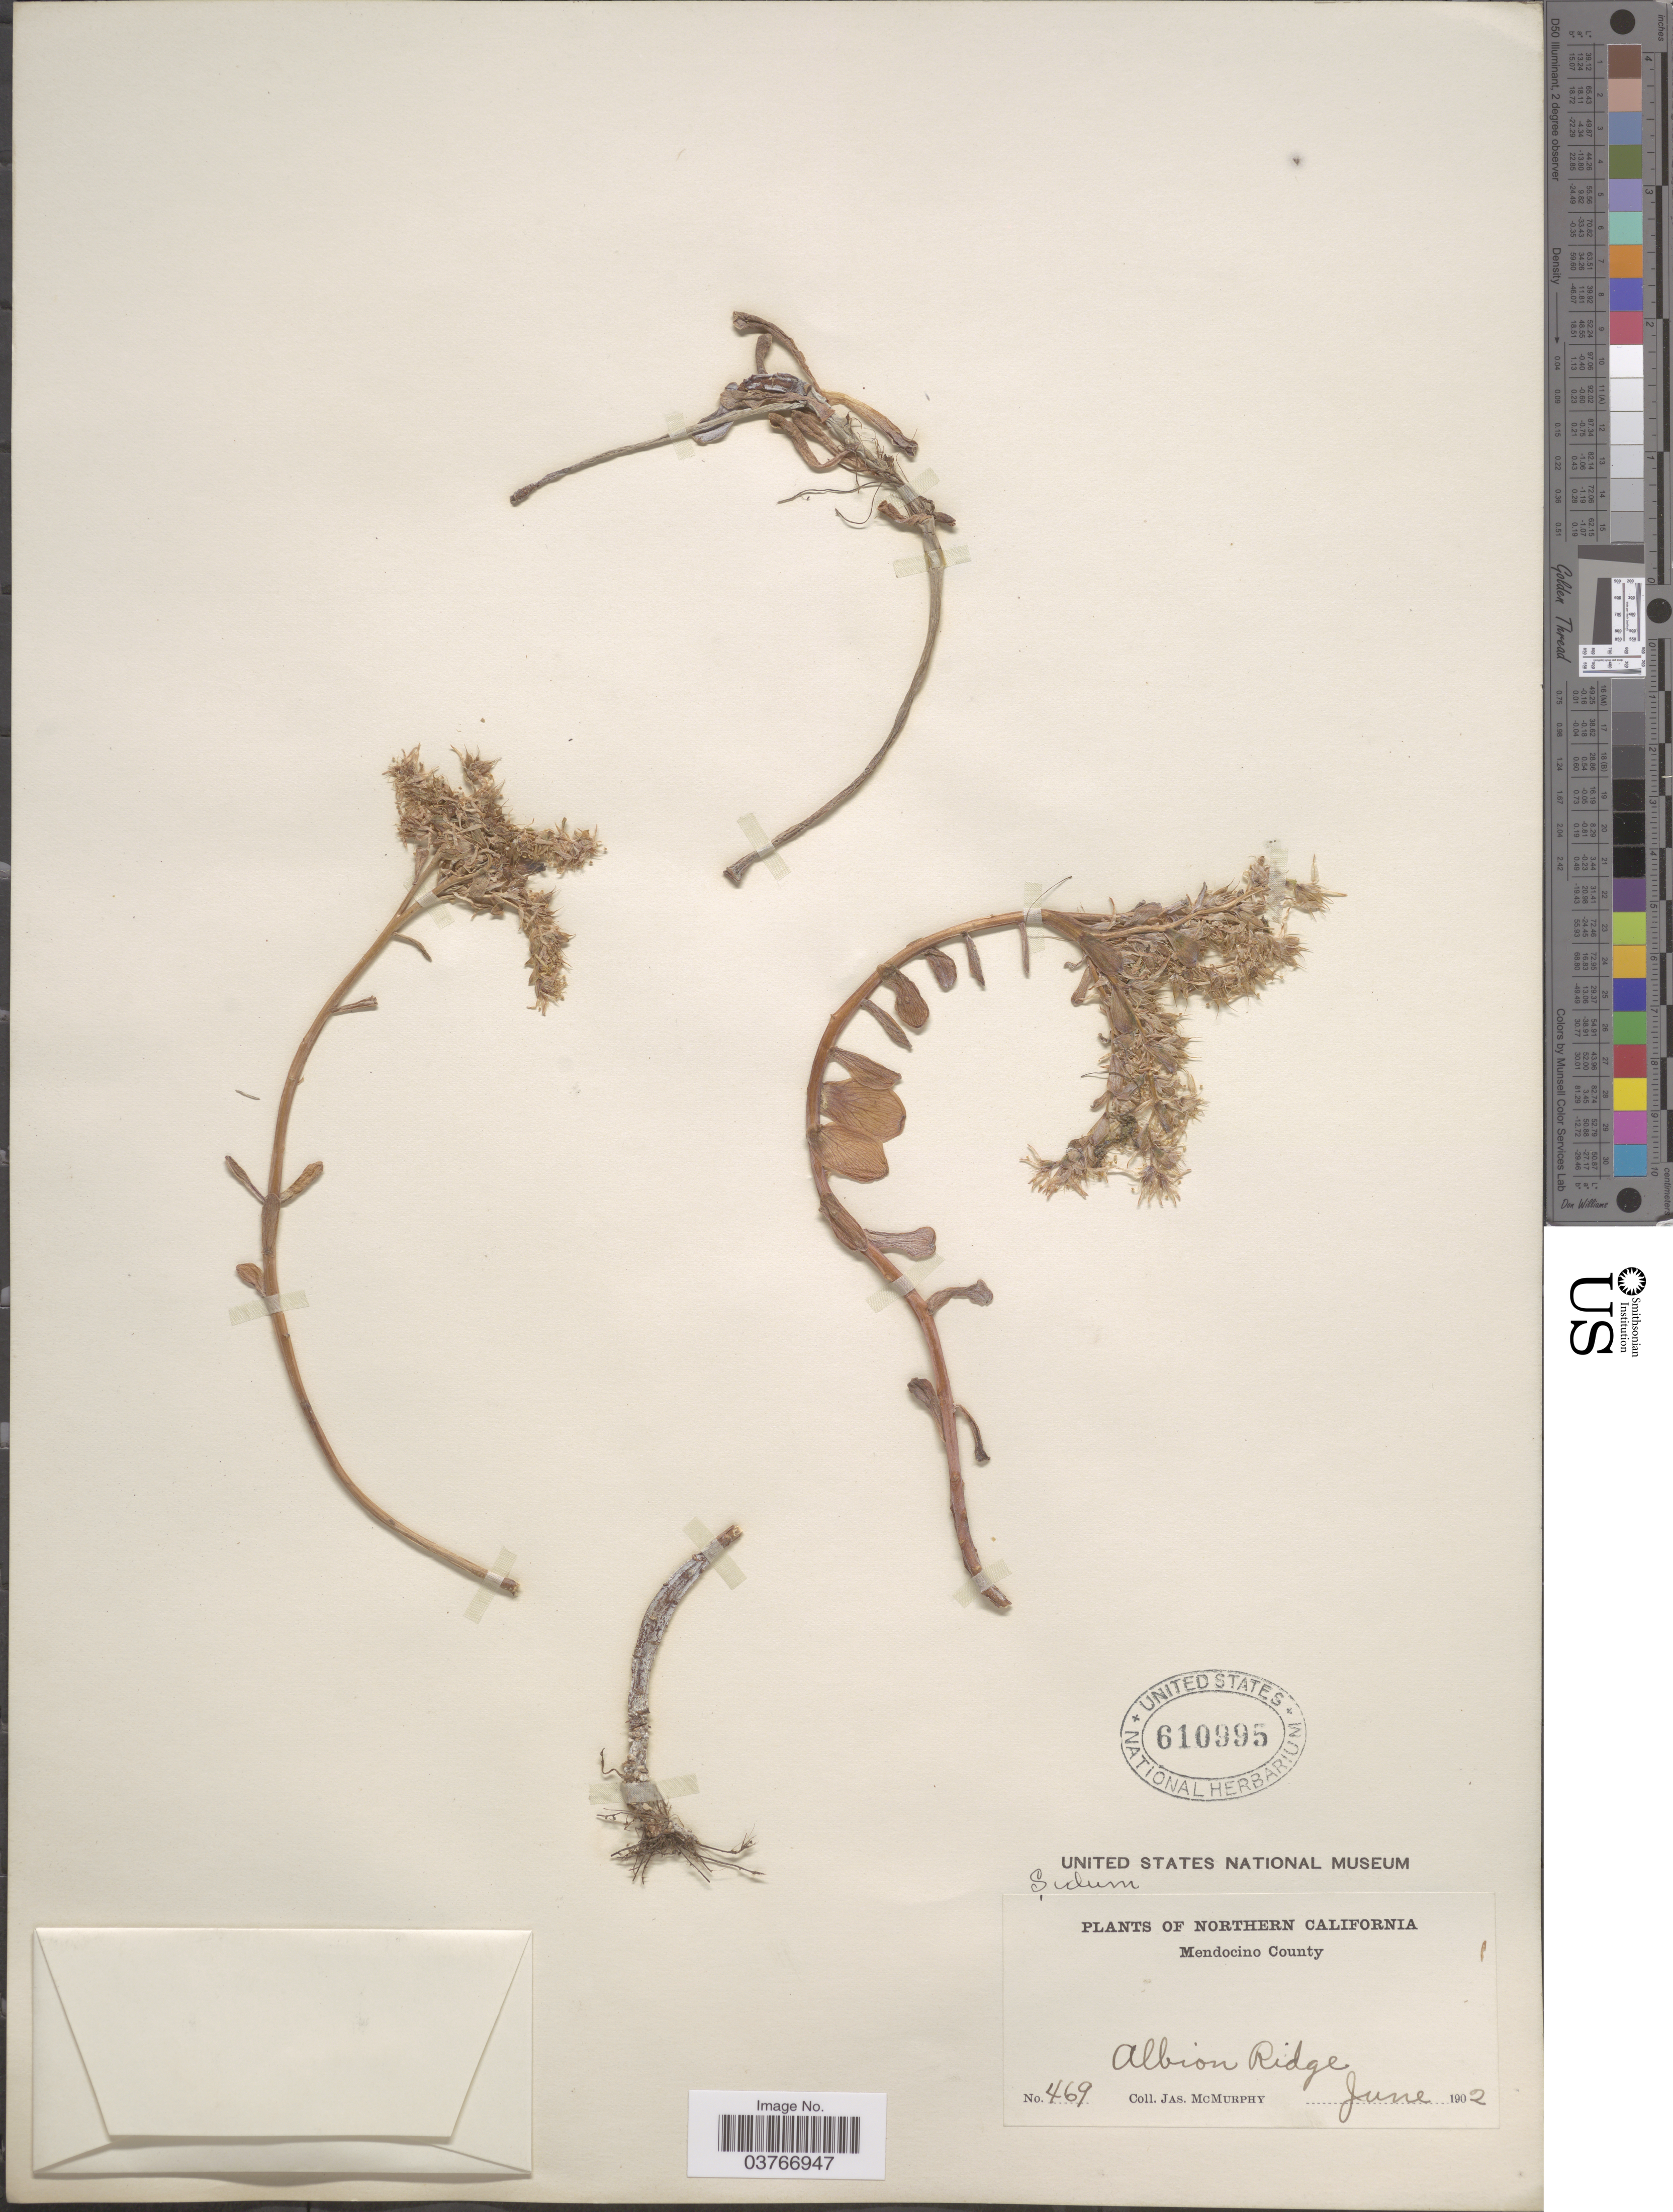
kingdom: Plantae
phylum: Tracheophyta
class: Magnoliopsida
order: Saxifragales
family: Crassulaceae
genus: Sedum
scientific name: Sedum sp.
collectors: J. McMurphy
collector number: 469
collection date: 1902-06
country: United States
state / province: California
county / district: Mendocino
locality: Northern California. Mendocino County. Albion Ridge.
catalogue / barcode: US 610995